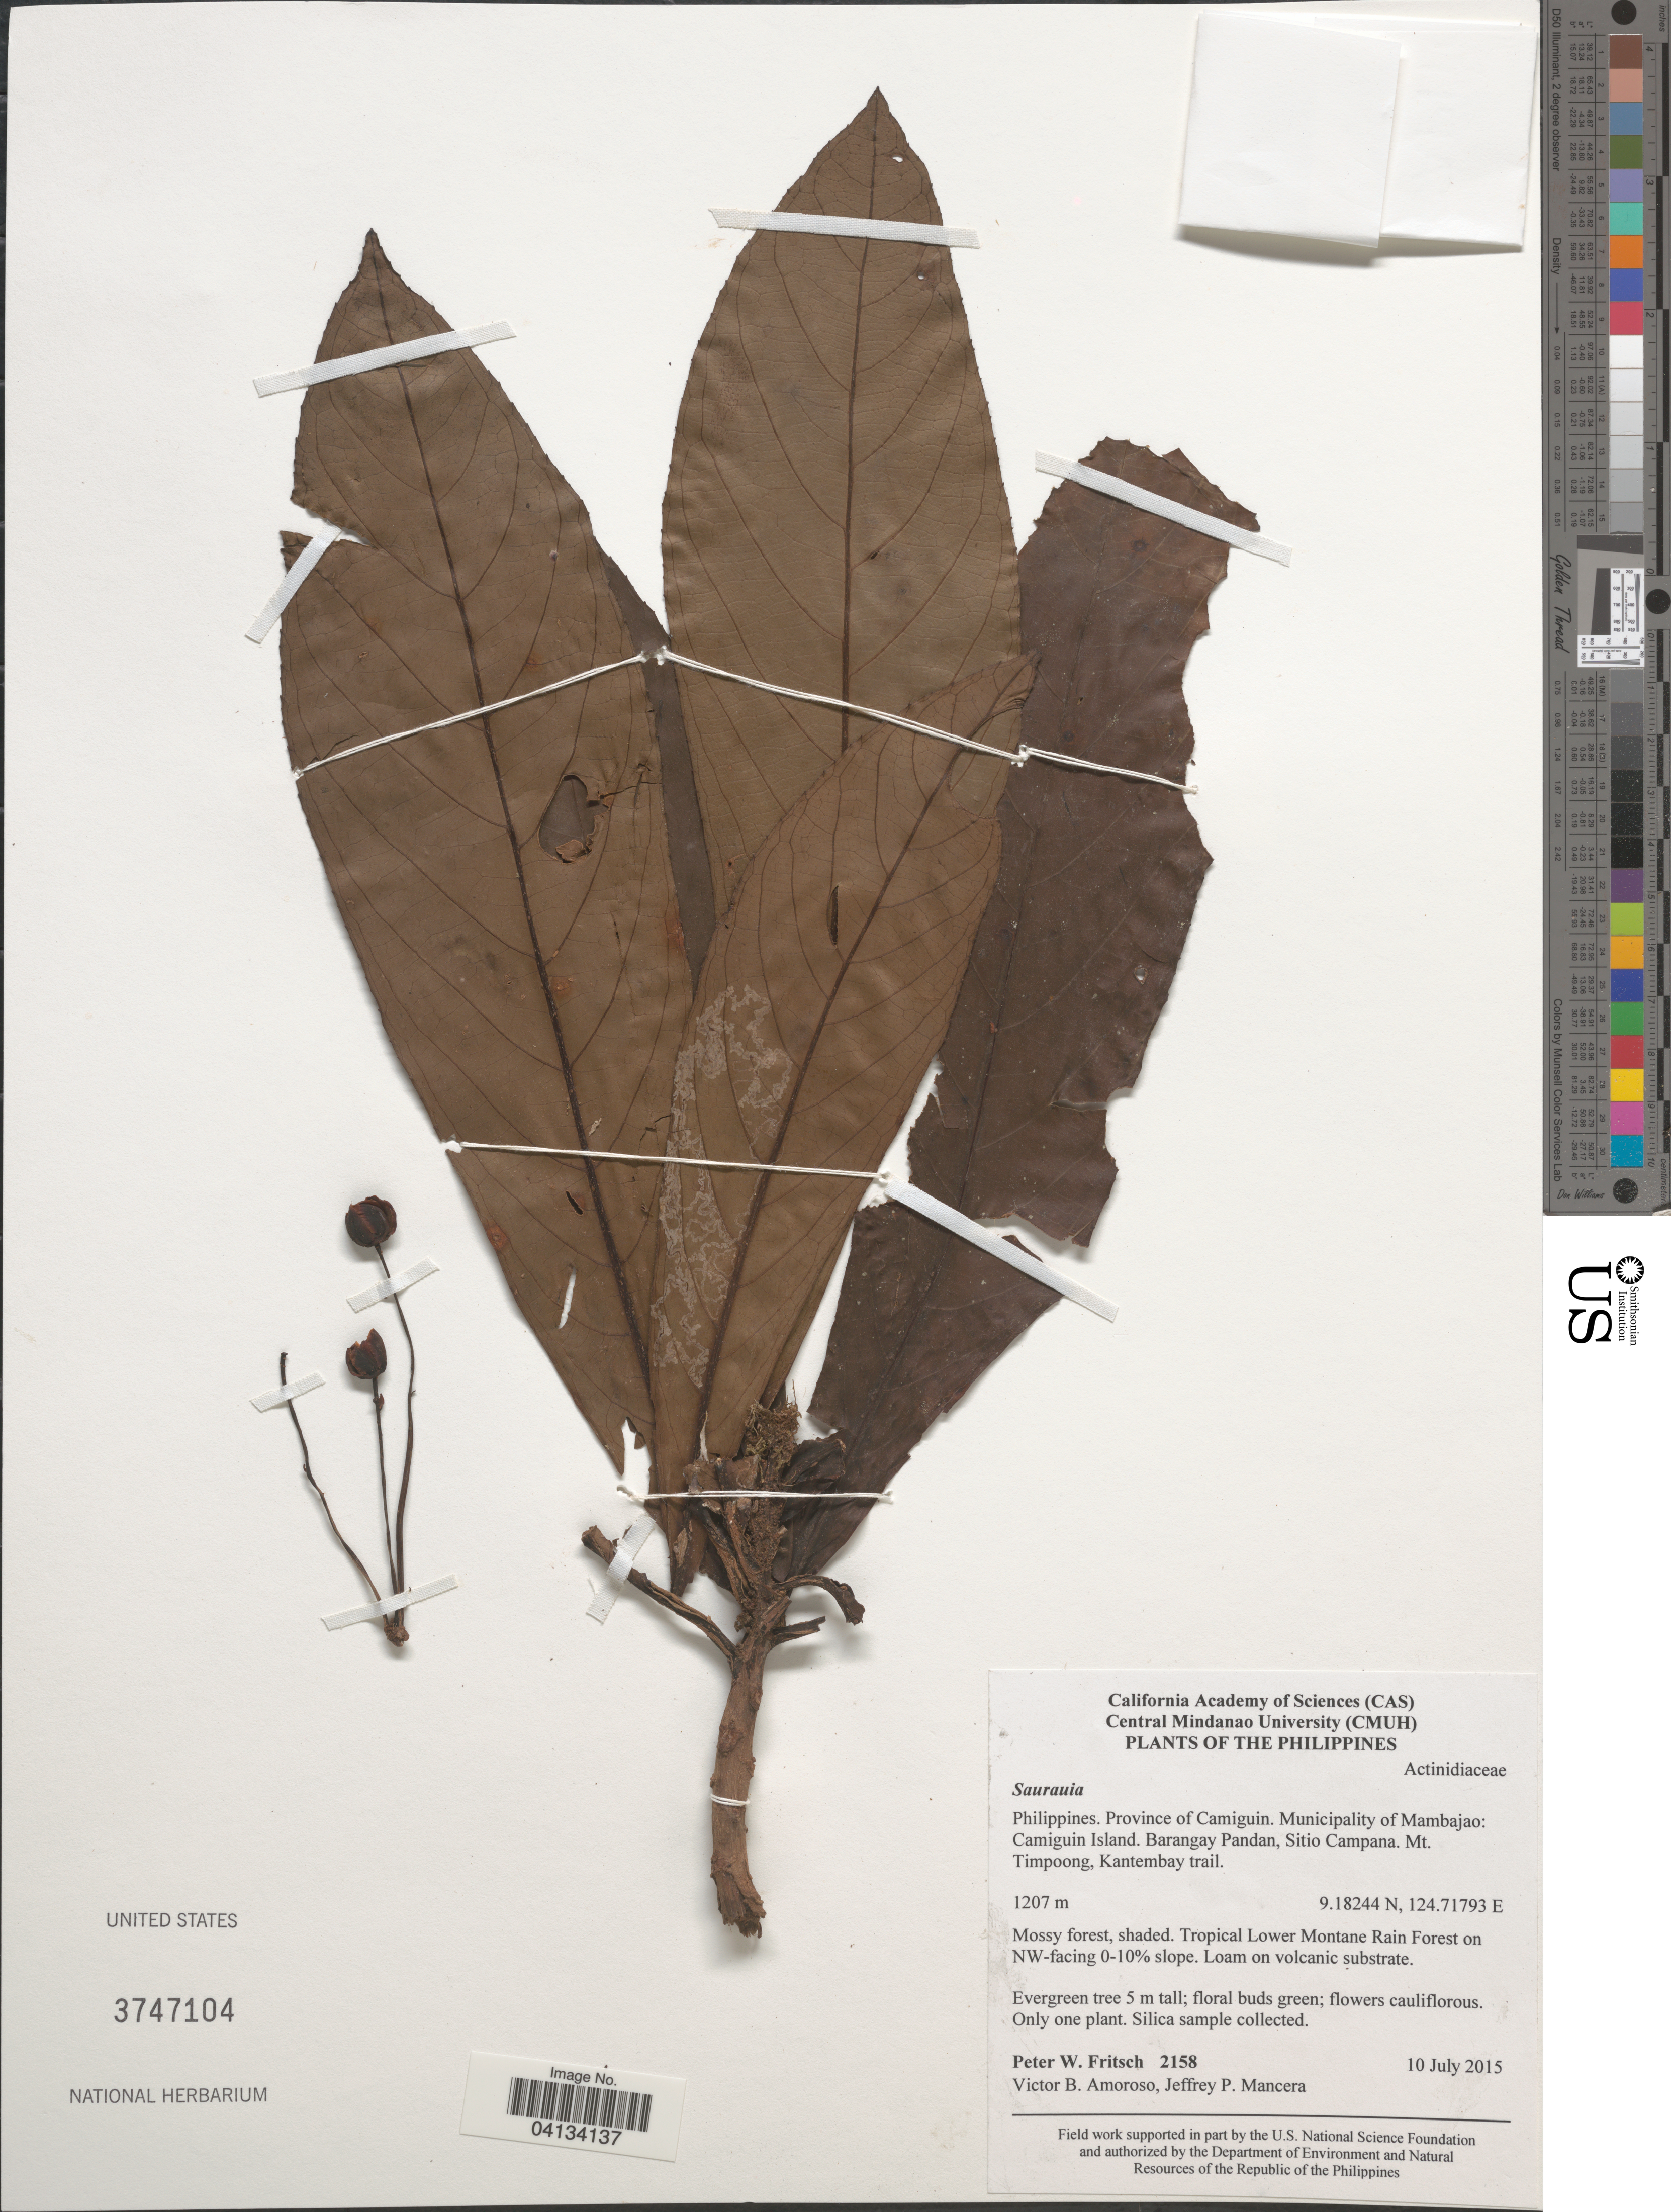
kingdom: Plantae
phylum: Tracheophyta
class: Magnoliopsida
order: Ericales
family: Actinidiaceae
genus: Saurauia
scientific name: Saurauia sp.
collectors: P. W. Fritsch, V. Amoroso & J. Mancera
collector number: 2158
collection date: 2015-07-10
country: Philippines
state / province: Northern Mindanao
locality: Province of Camiguin. Municpality of Mambajao: Camiguin Island. Barangay Pandan, Sitio Campana. Mt. Timpoong, Kantembay trail. Tropical Lower Montane Rain Forest on NW-facing 0-10% slope.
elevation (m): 1207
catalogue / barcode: US 3747104